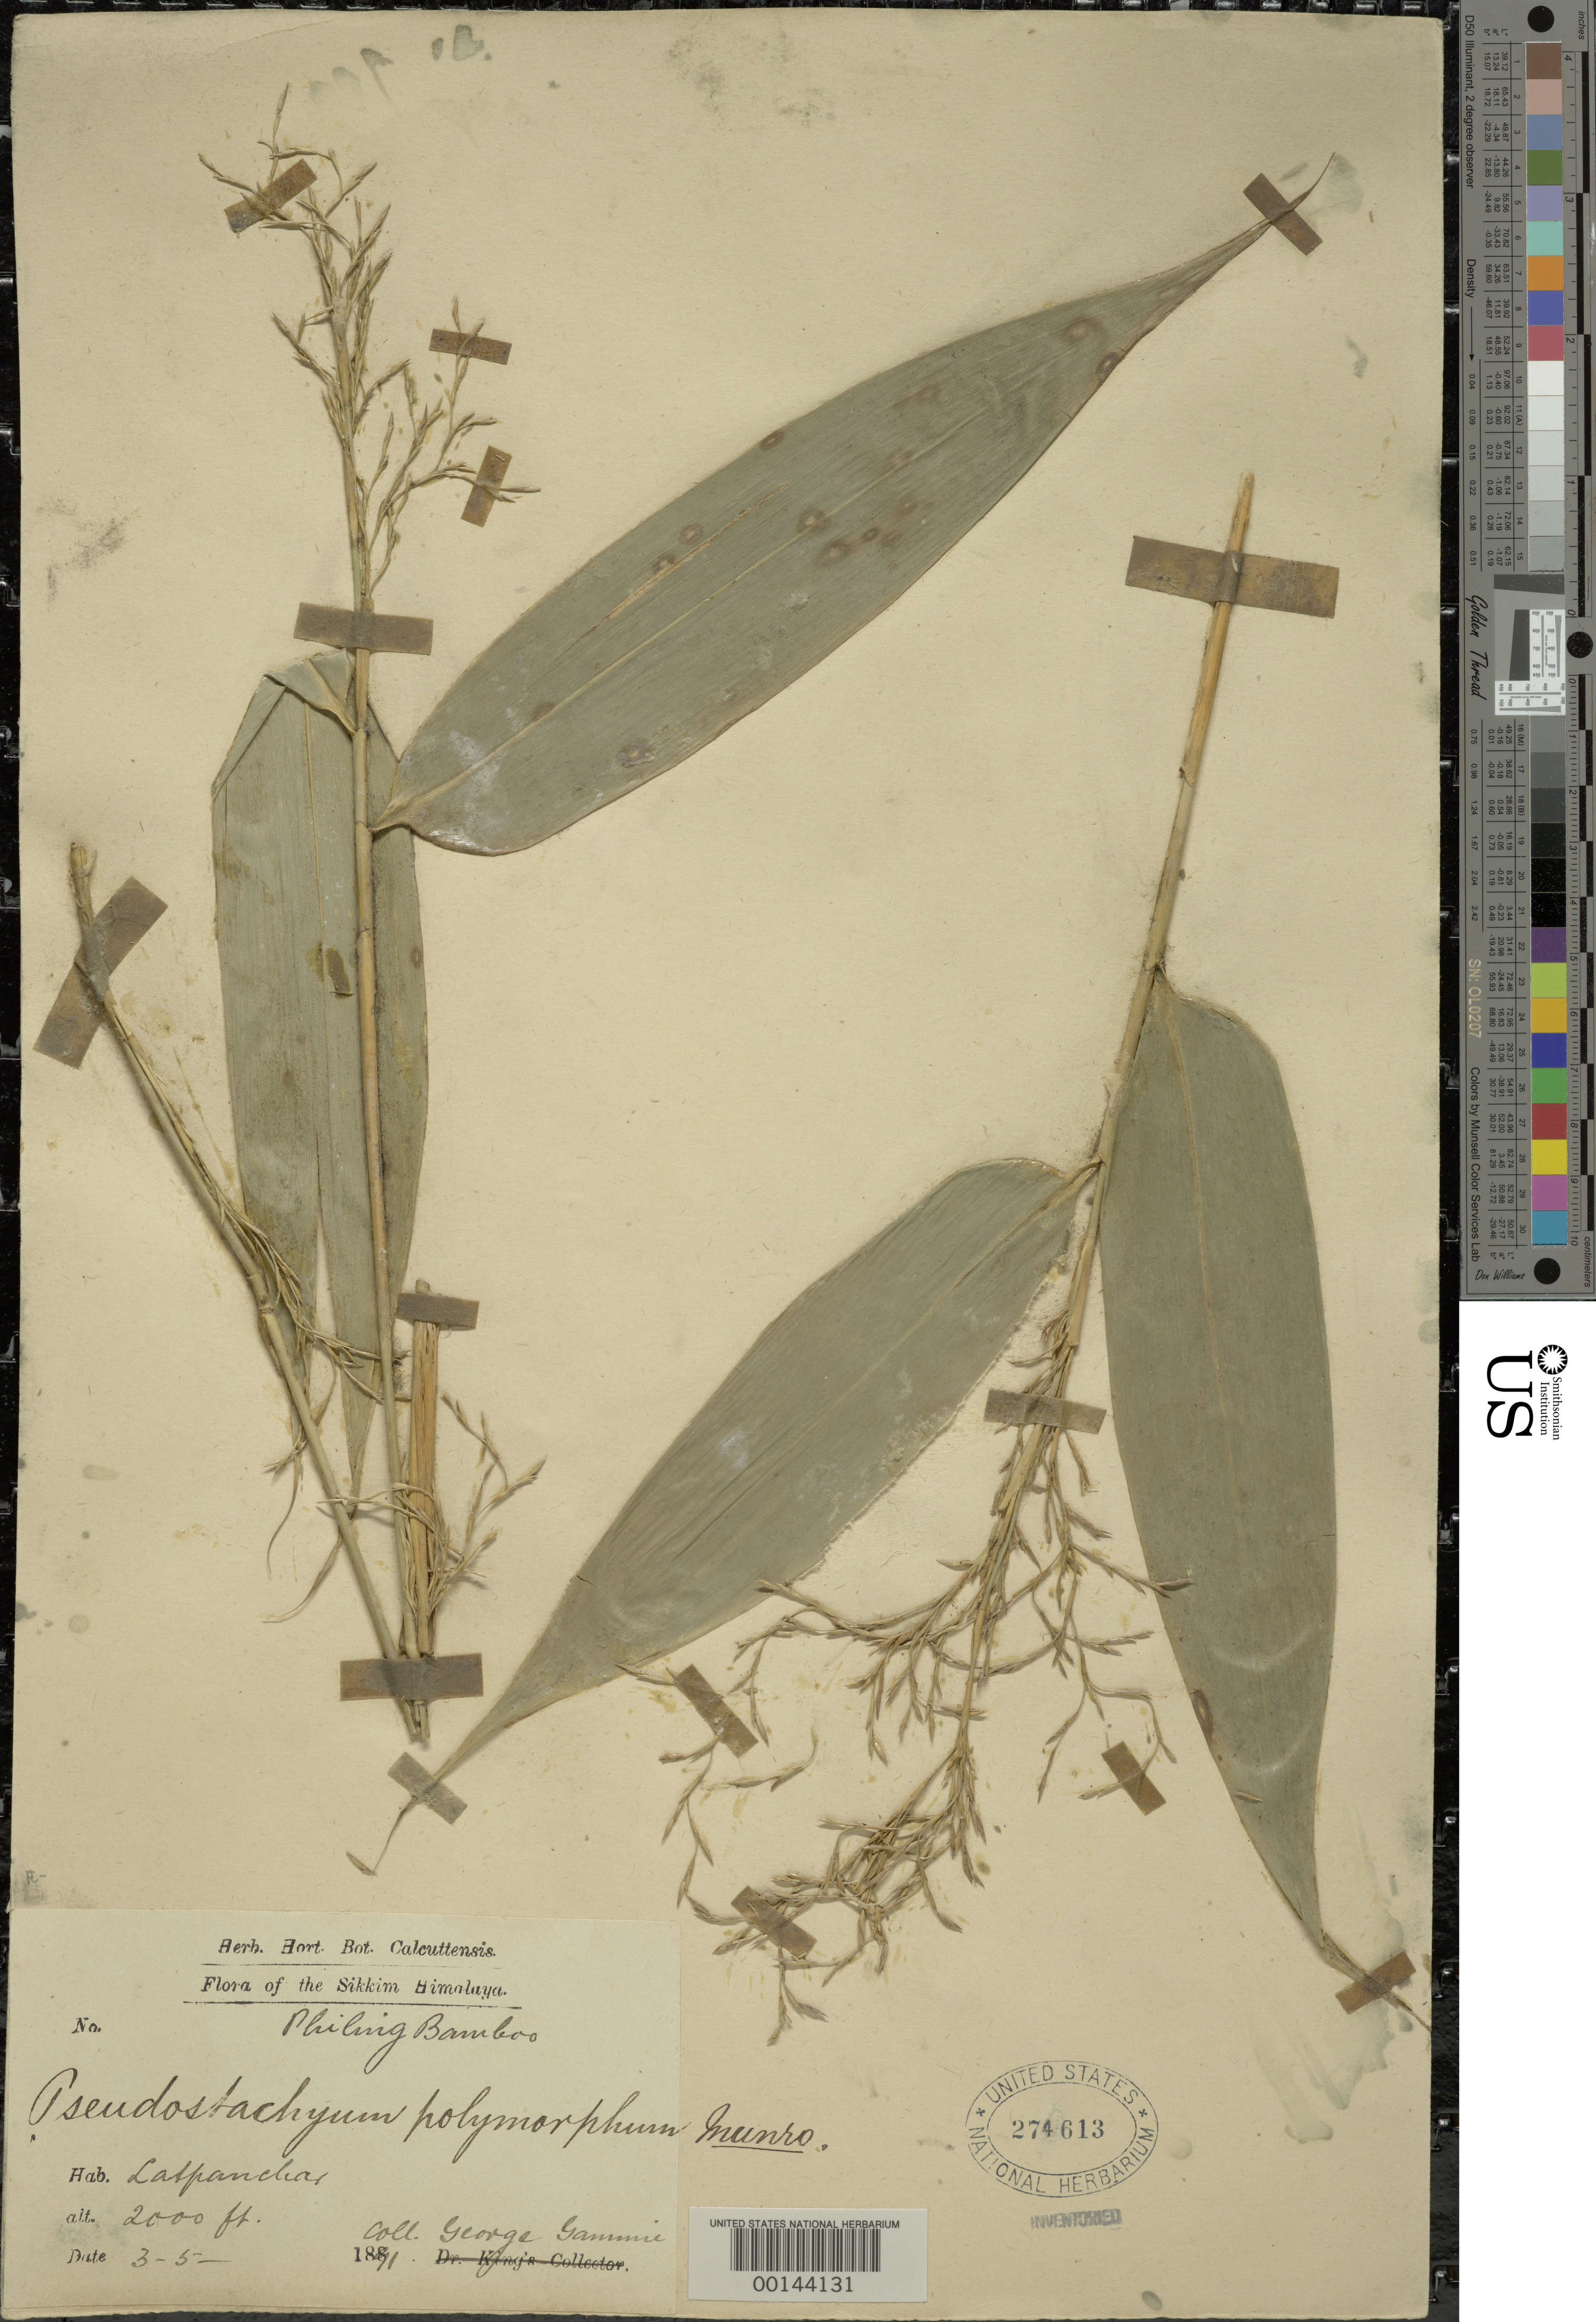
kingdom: Plantae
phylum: Tracheophyta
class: Liliopsida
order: Poales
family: Poaceae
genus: Pseudostachyum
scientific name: Pseudostachyum polymorphum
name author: Munro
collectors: G. Gammie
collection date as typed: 05 Mar 1891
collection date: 1891-03-05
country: India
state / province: Sikkim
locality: Calcutta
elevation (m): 610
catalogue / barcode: US 274613